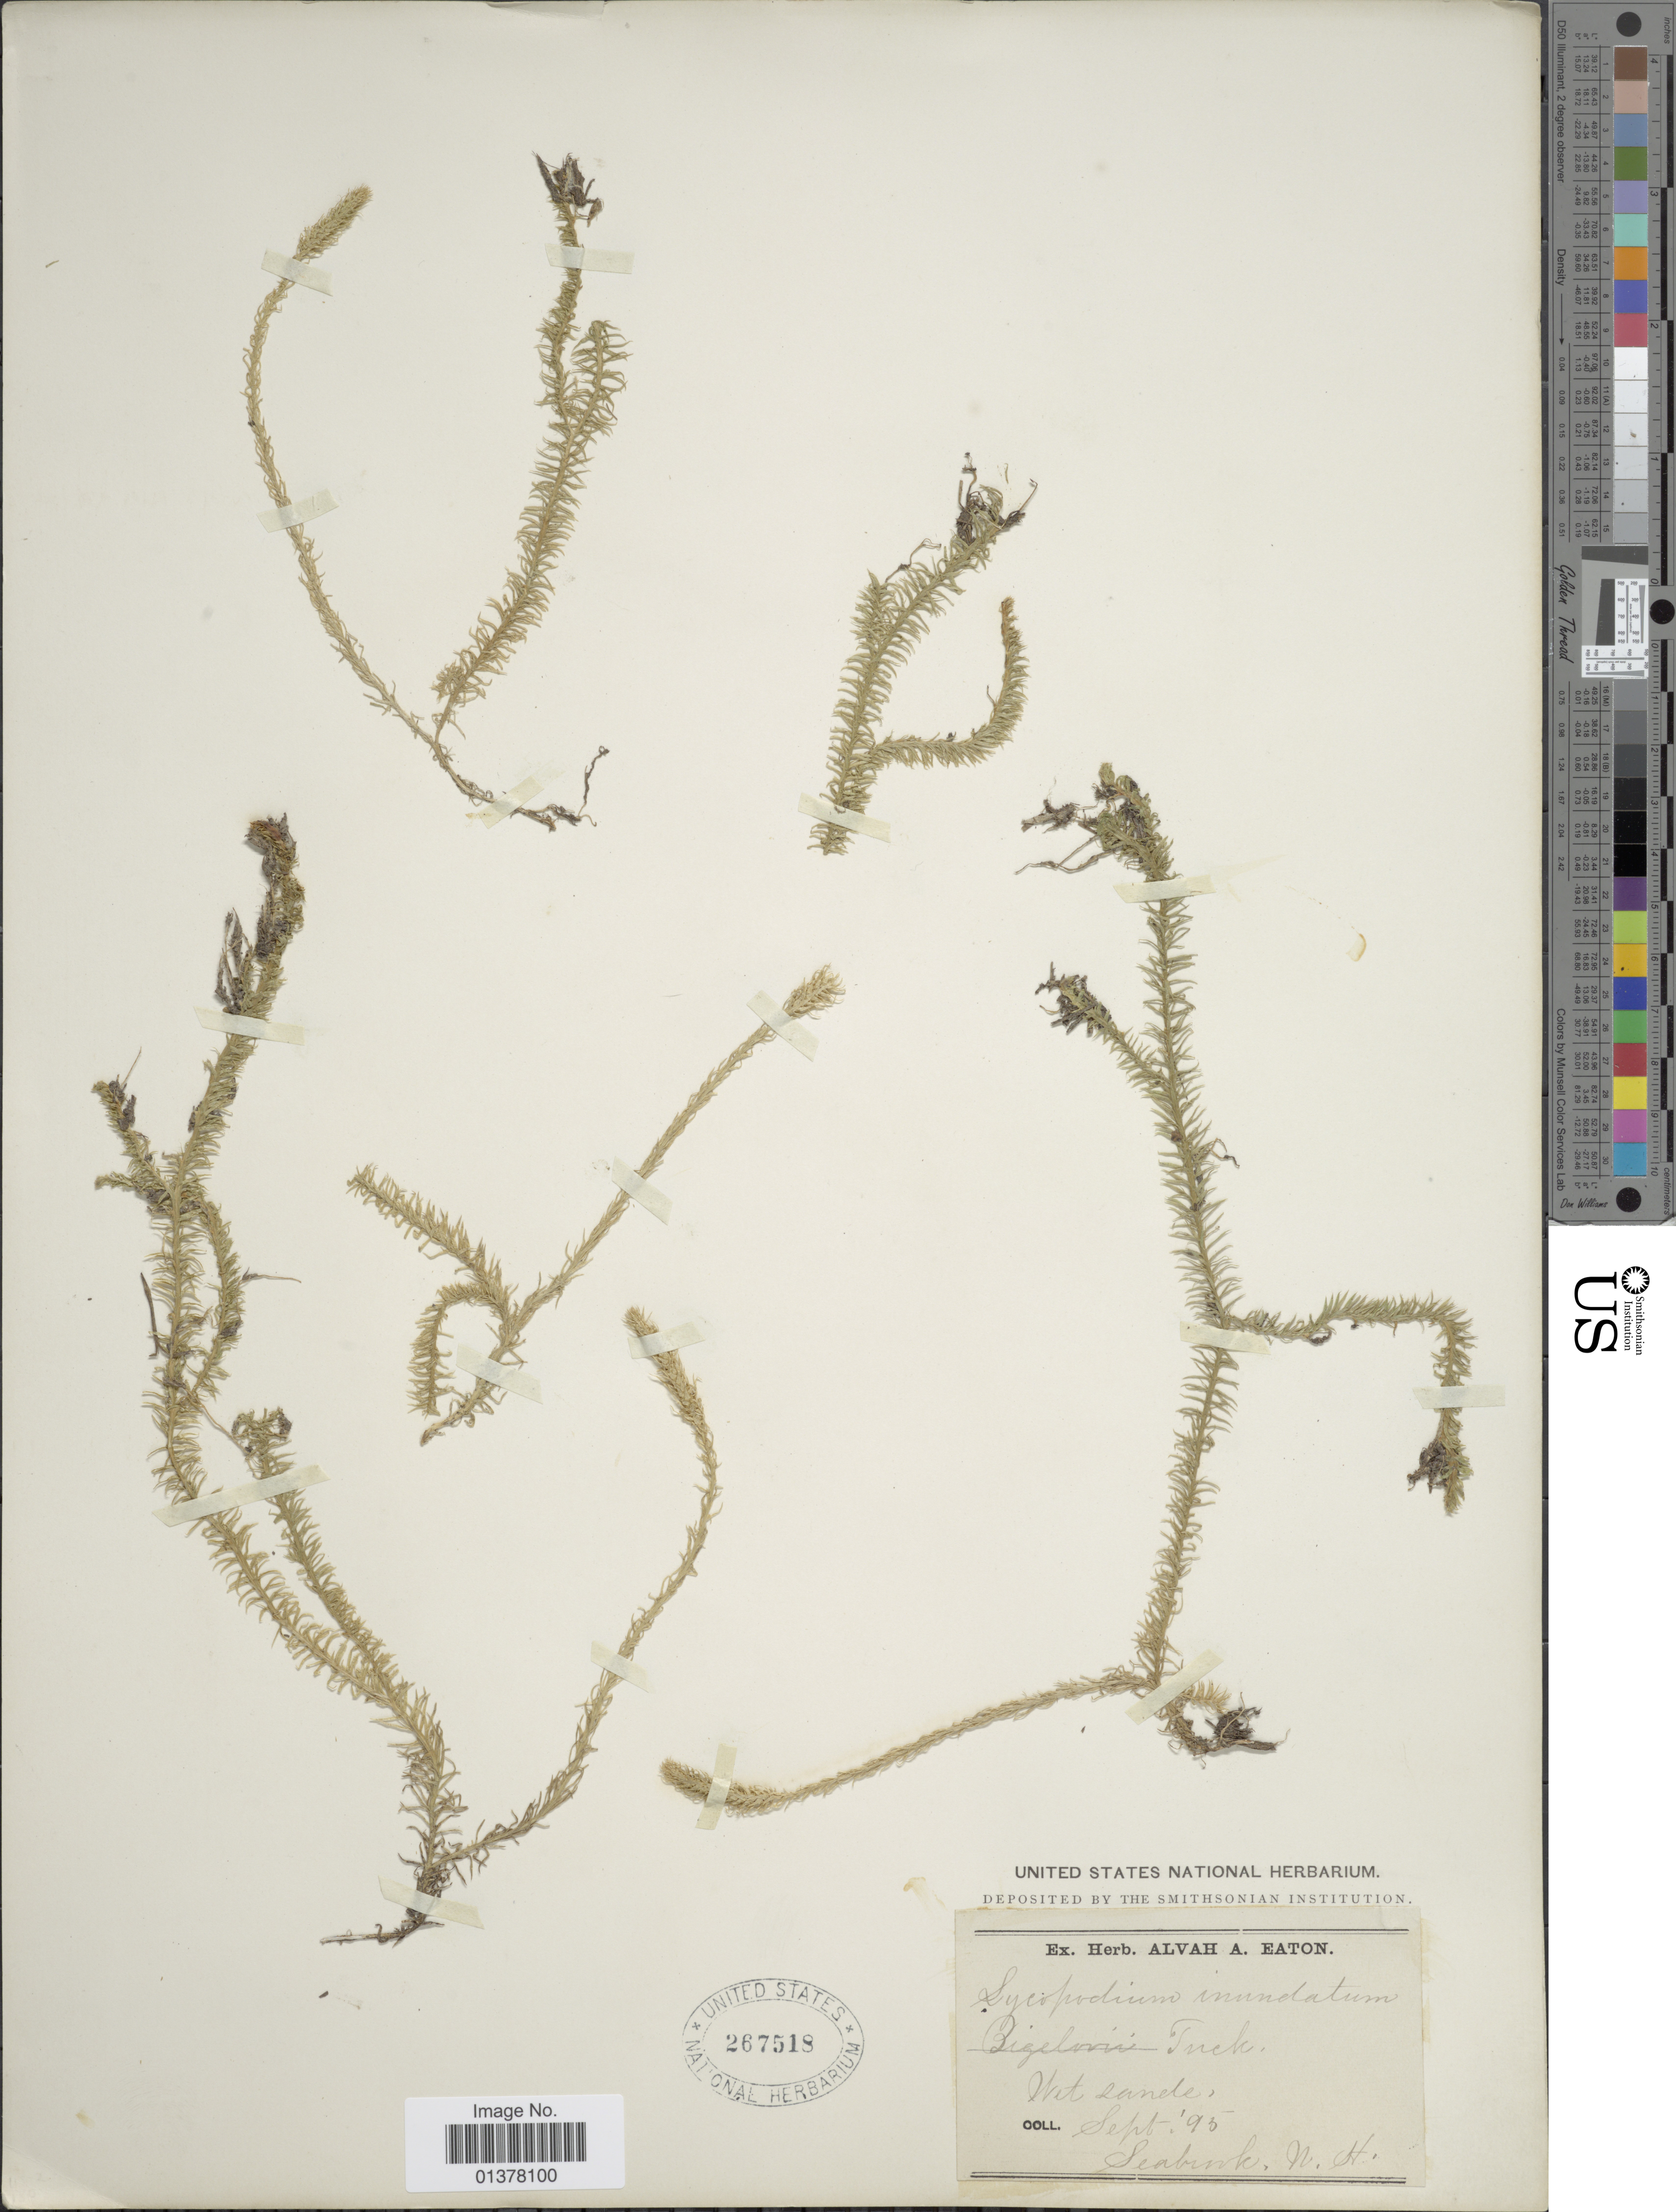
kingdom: Plantae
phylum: Tracheophyta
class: Lycopodiopsida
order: Lycopodiales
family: Lycopodiaceae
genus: Lycopodiella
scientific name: Lycopodiella appressa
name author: (Chapm.) Cranfill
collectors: A. A. Eaton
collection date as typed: Transcribed d/m/y: /9/95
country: United States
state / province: New Hampshire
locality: Bigelorii Tuck, Seabrook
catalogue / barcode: US 267518